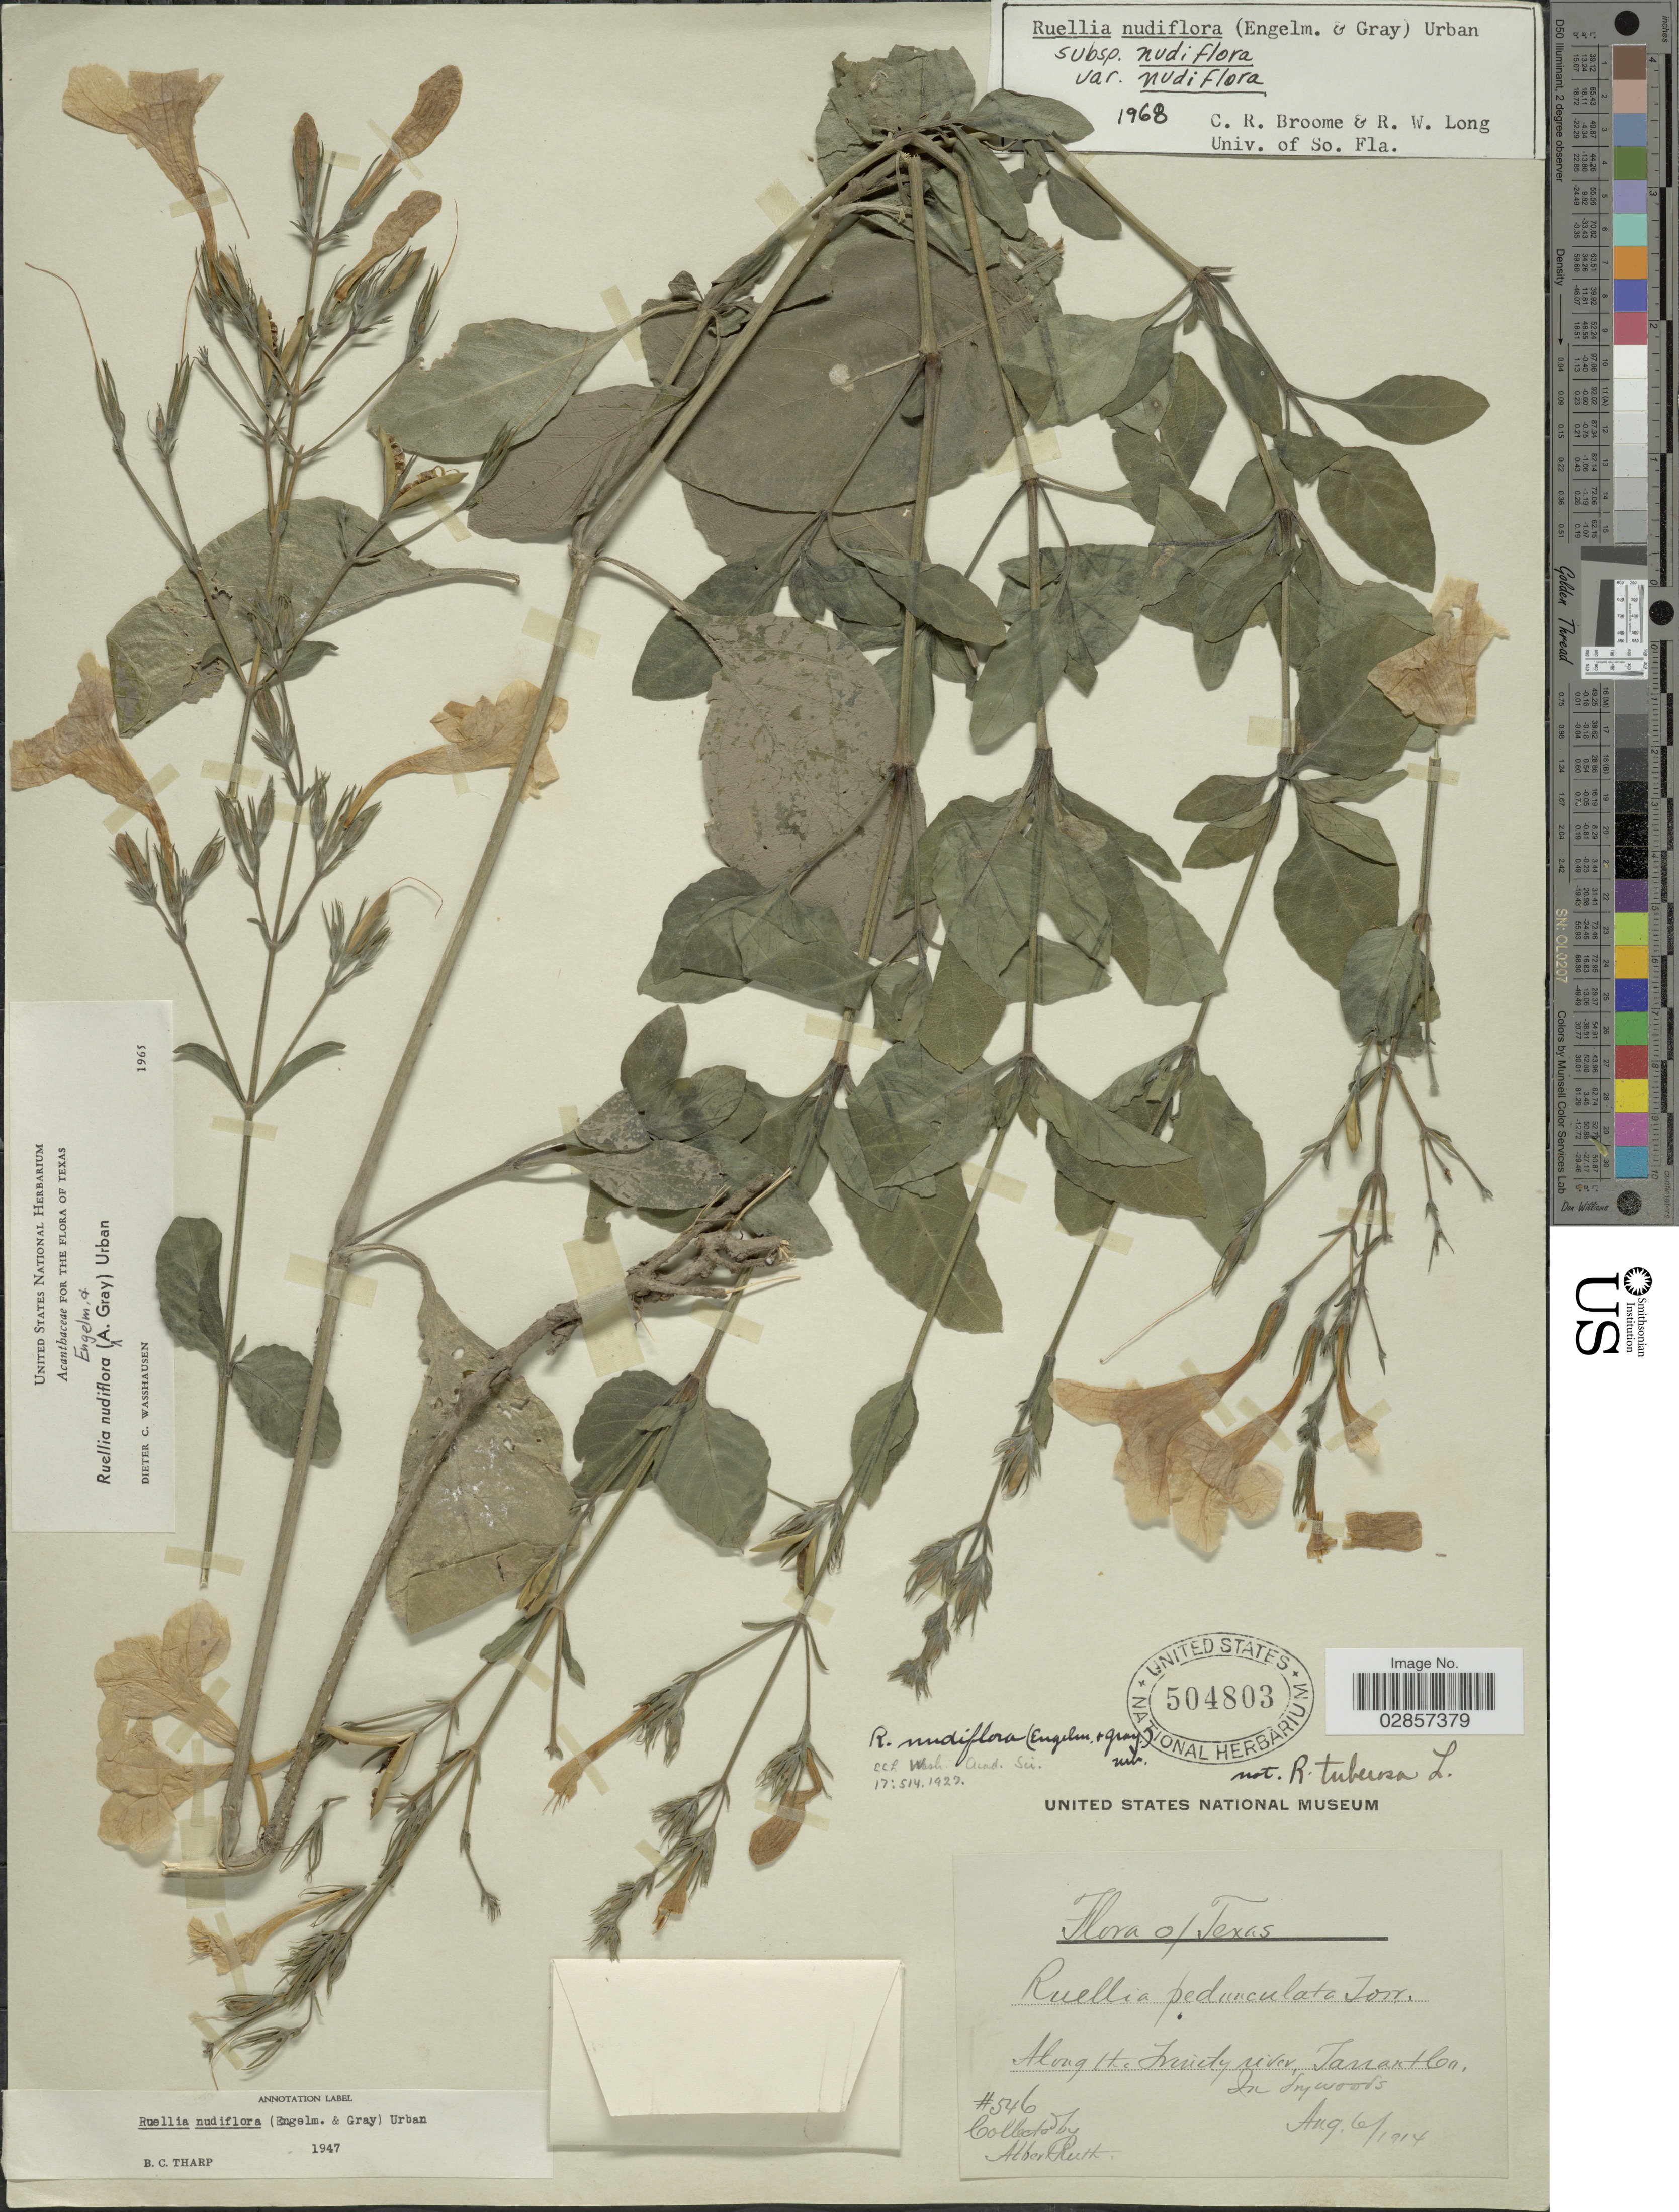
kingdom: Plantae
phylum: Tracheophyta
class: Magnoliopsida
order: Lamiales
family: Acanthaceae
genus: Ruellia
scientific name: Ruellia nudiflora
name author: (Engelm. & A. Gray) Urb.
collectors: A. Ruth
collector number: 546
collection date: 1914-08-06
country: United States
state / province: Texas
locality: Along the Trinity river, Tarrant Co.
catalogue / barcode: US 504803